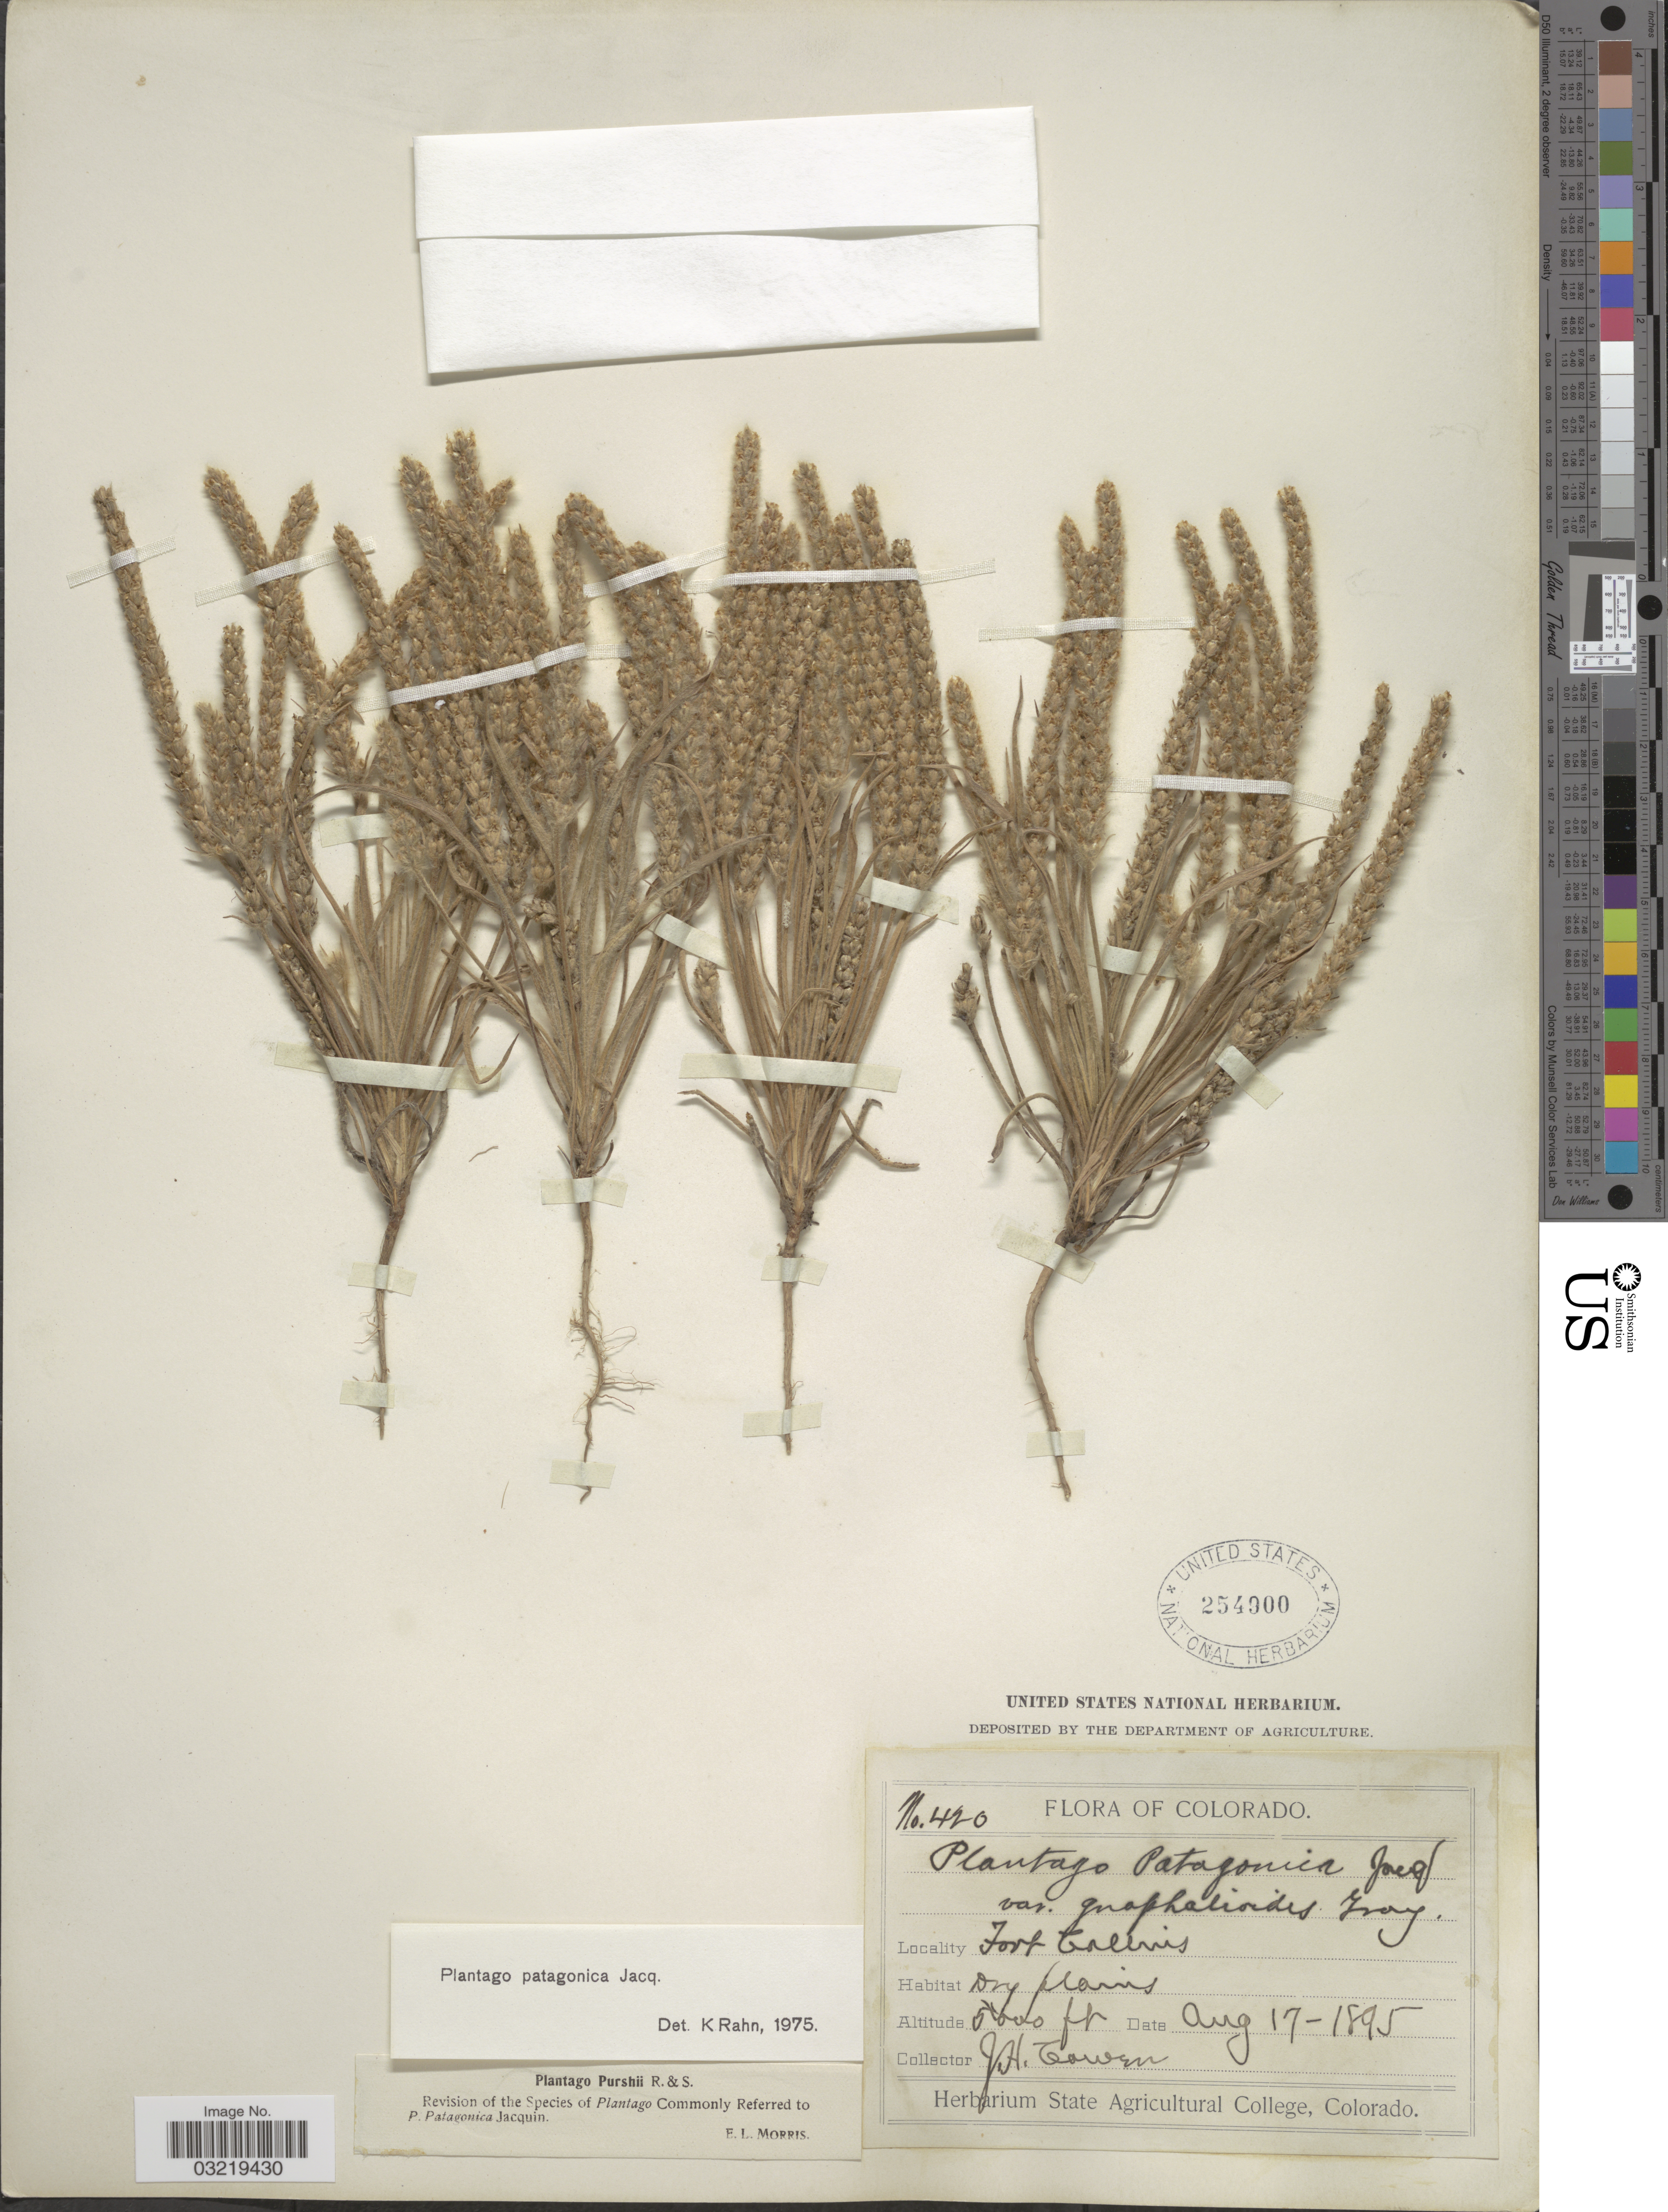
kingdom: Plantae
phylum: Tracheophyta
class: Magnoliopsida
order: Lamiales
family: Plantaginaceae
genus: Plantago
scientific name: Plantago patagonica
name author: Jacq.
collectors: J. H. Cowen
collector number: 420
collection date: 1895-08-17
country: United States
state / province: Colorado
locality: Fort Collins.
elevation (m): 1524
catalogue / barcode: US 254900